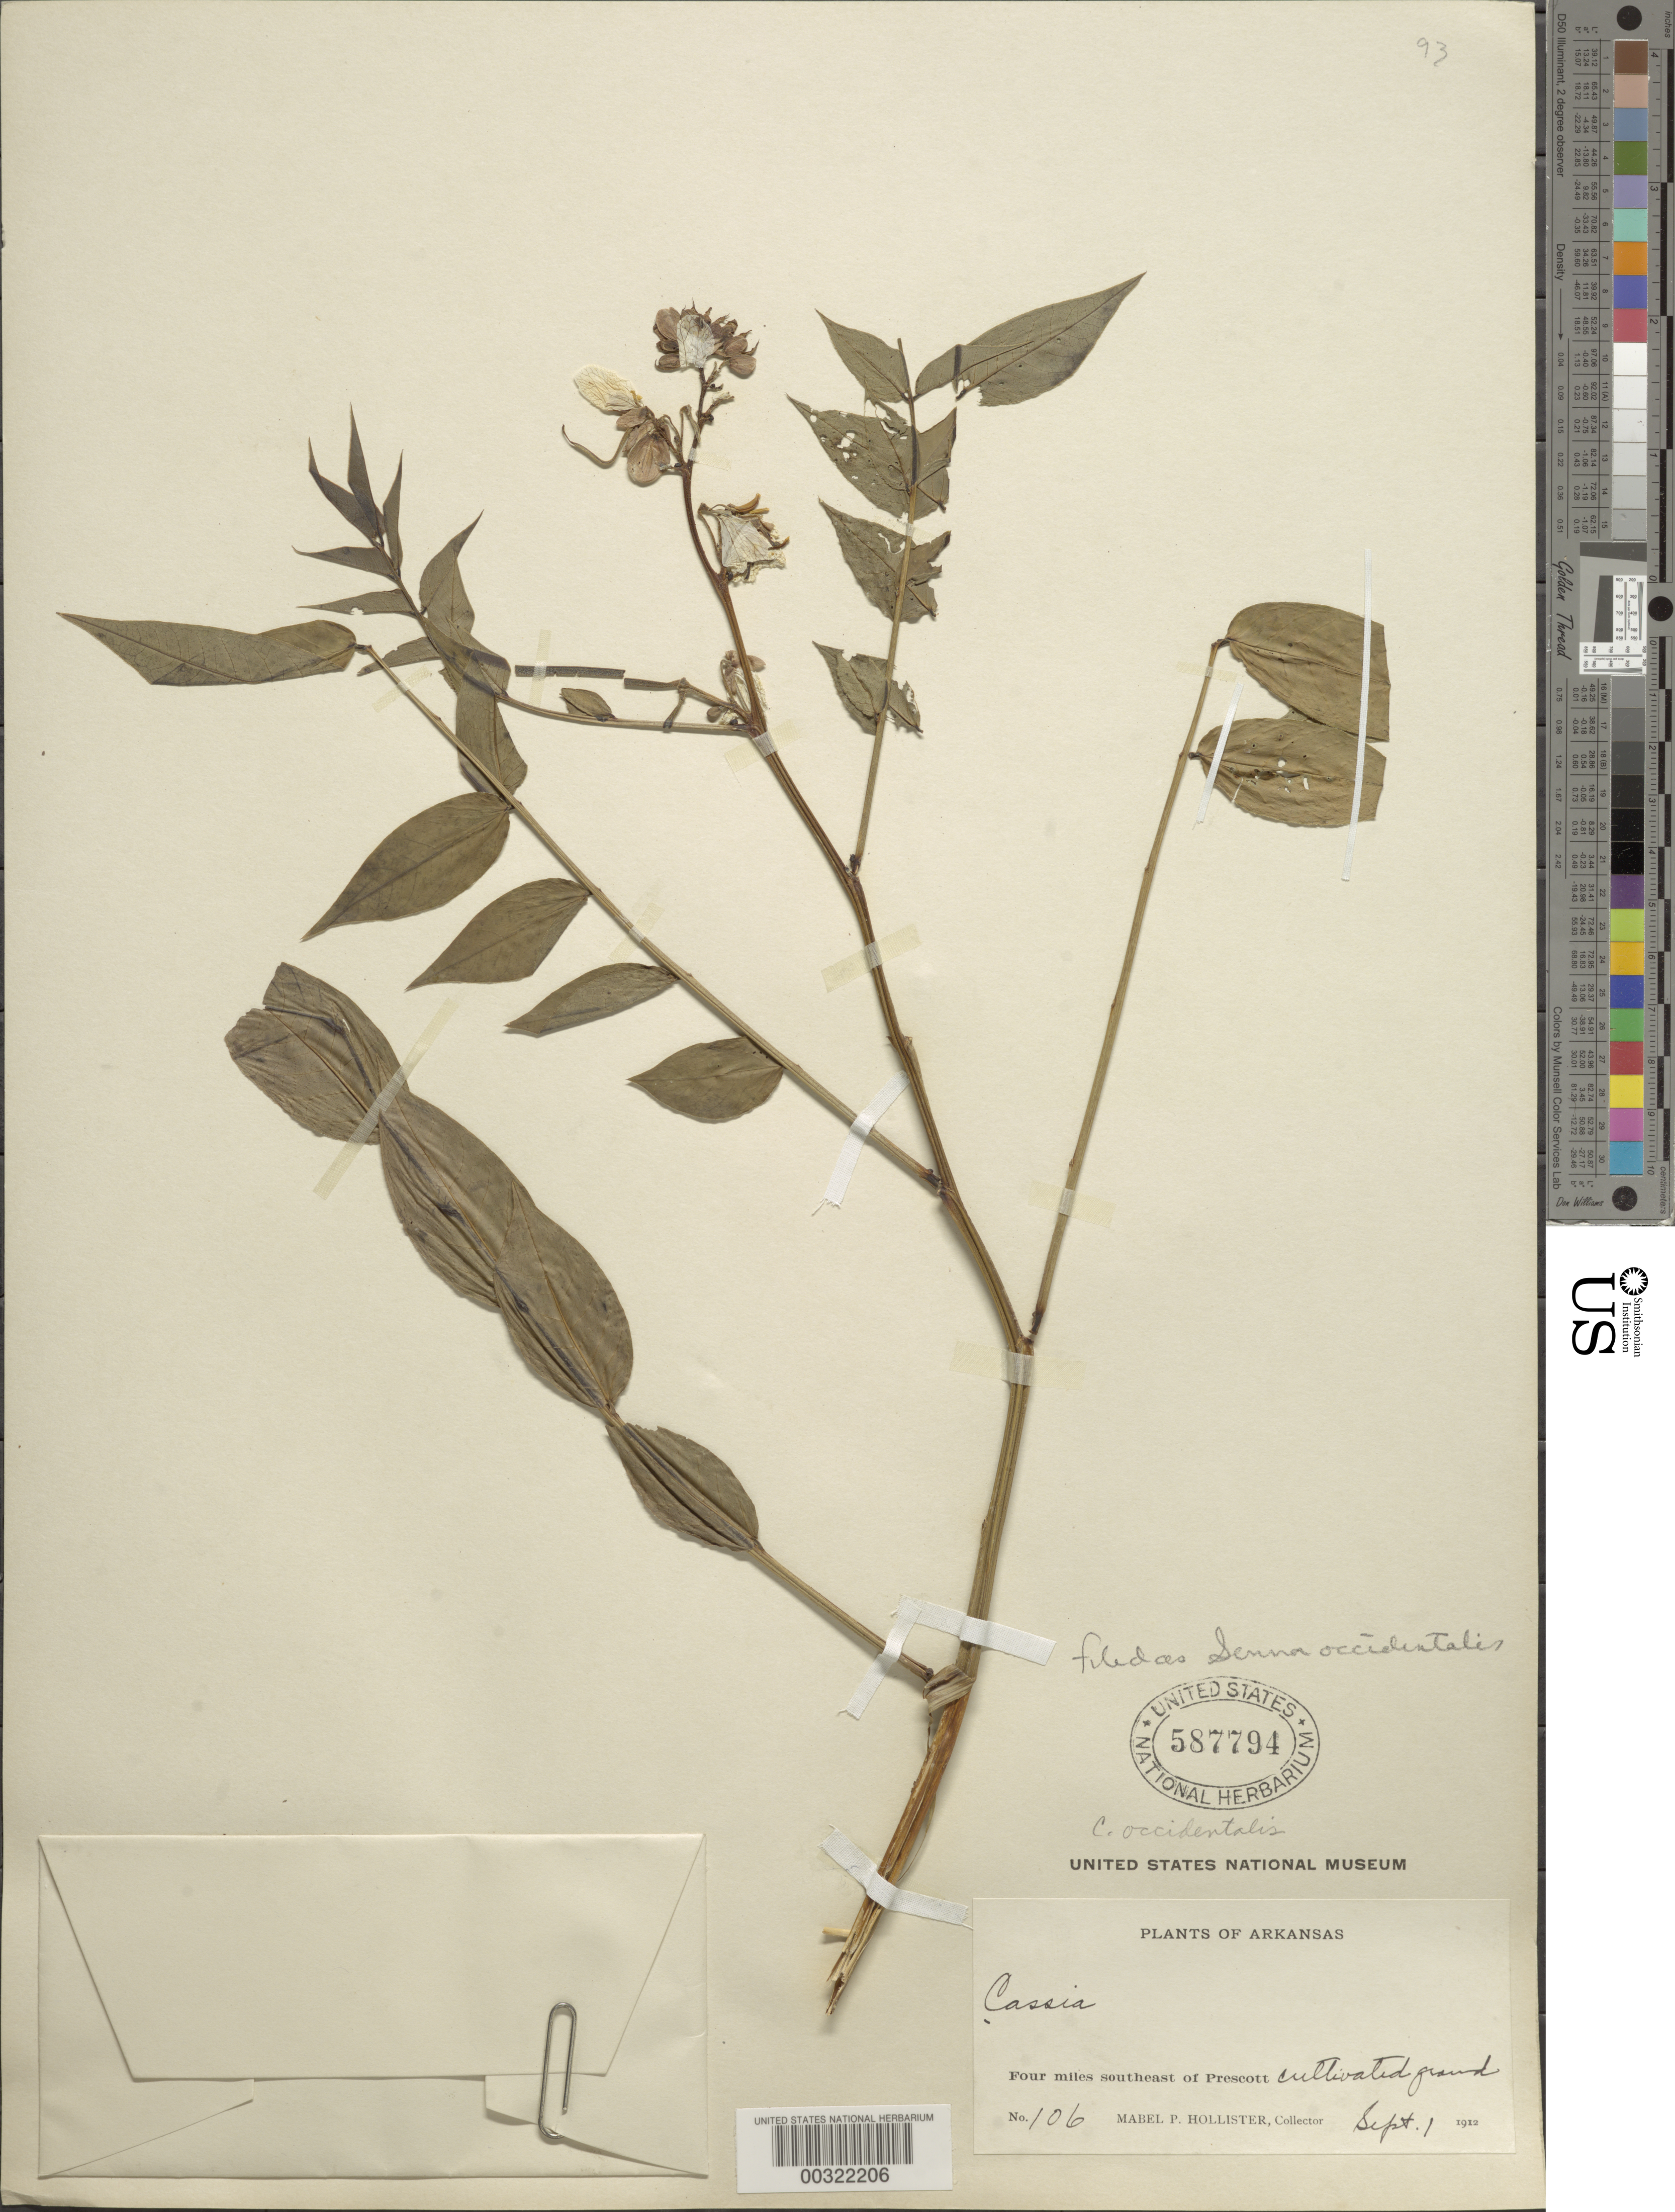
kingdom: Plantae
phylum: Tracheophyta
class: Magnoliopsida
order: Fabales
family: Fabaceae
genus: Senna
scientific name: Senna occidentalis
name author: (L.) Link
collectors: M. Hollister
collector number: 106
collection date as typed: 01 Sep 1912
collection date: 1912-09-01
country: United States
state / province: Arkansas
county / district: Nevada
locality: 4 mi SE of Prescott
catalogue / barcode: US 587794